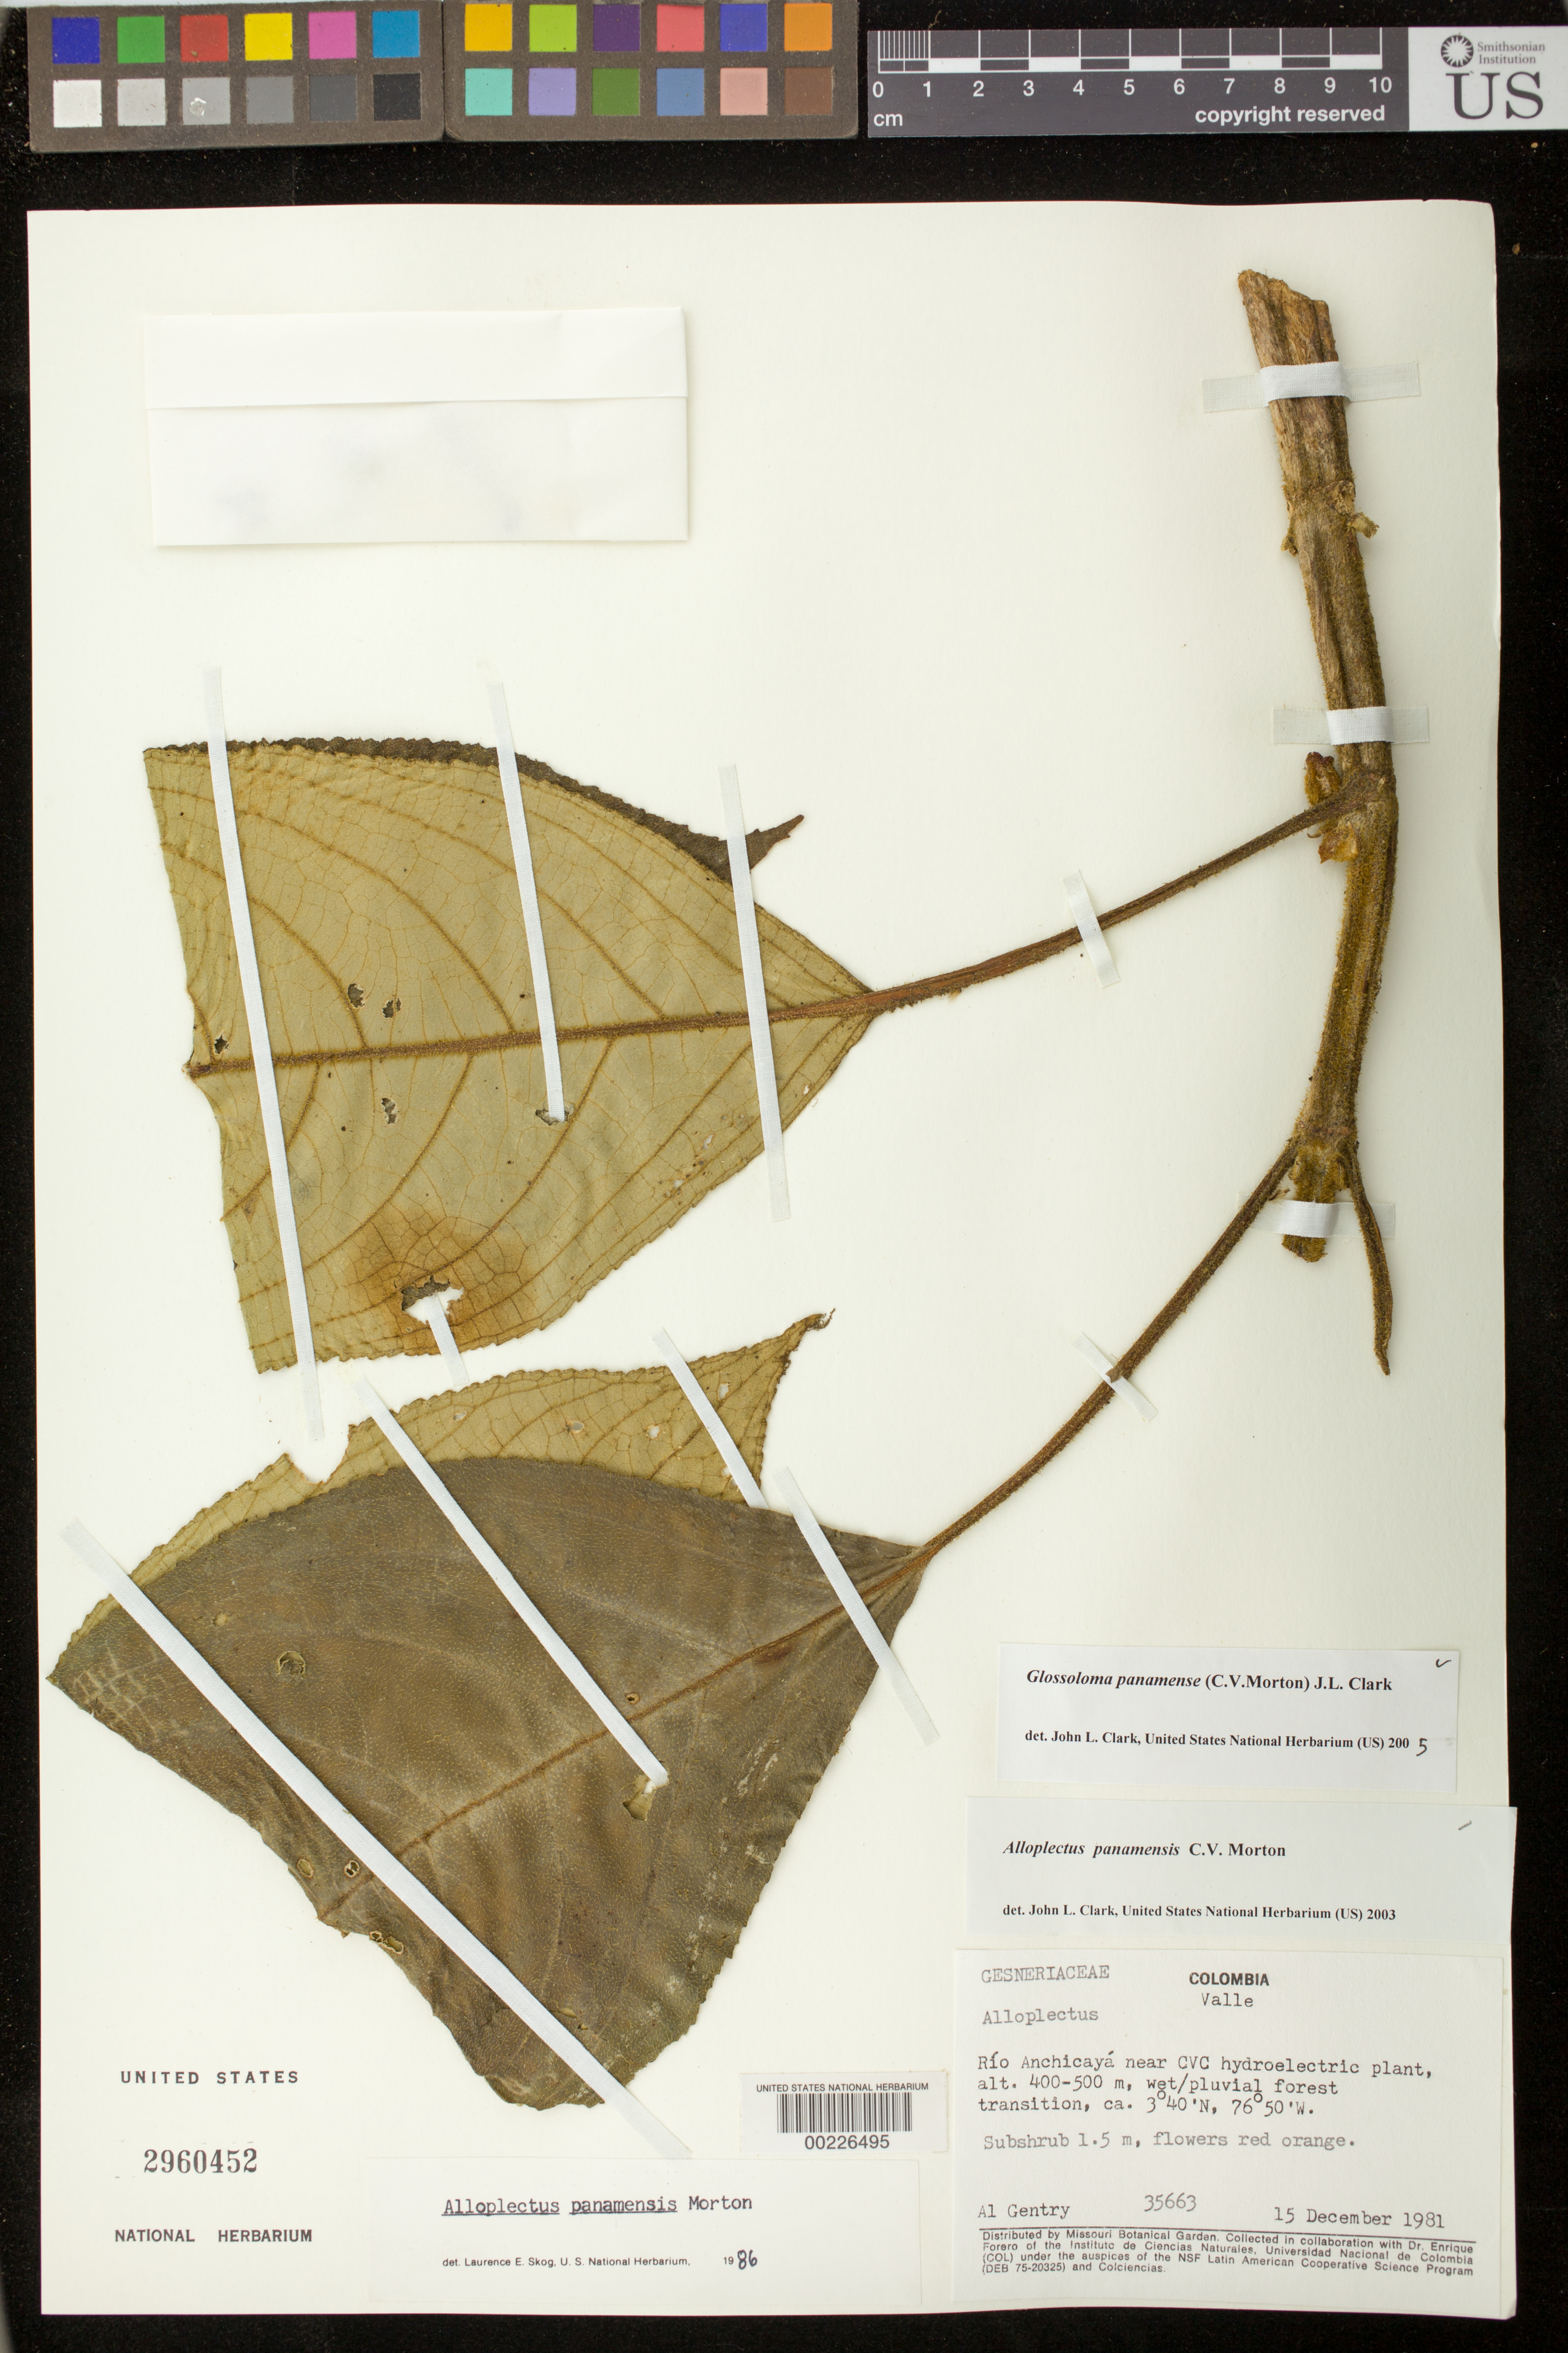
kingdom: Plantae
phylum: Tracheophyta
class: Magnoliopsida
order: Lamiales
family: Gesneriaceae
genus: Glossoloma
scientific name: Glossoloma panamense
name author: (C.V. Morton) J.L. Clark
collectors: A. H. Gentry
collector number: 35663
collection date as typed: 15 Dec 1981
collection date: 1981-12-15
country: Colombia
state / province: Valle del Cauca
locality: Rio Anchicaya near CVC Hydroelectric Plant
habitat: Wet/pluvial forest transition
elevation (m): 400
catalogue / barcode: US 2960452